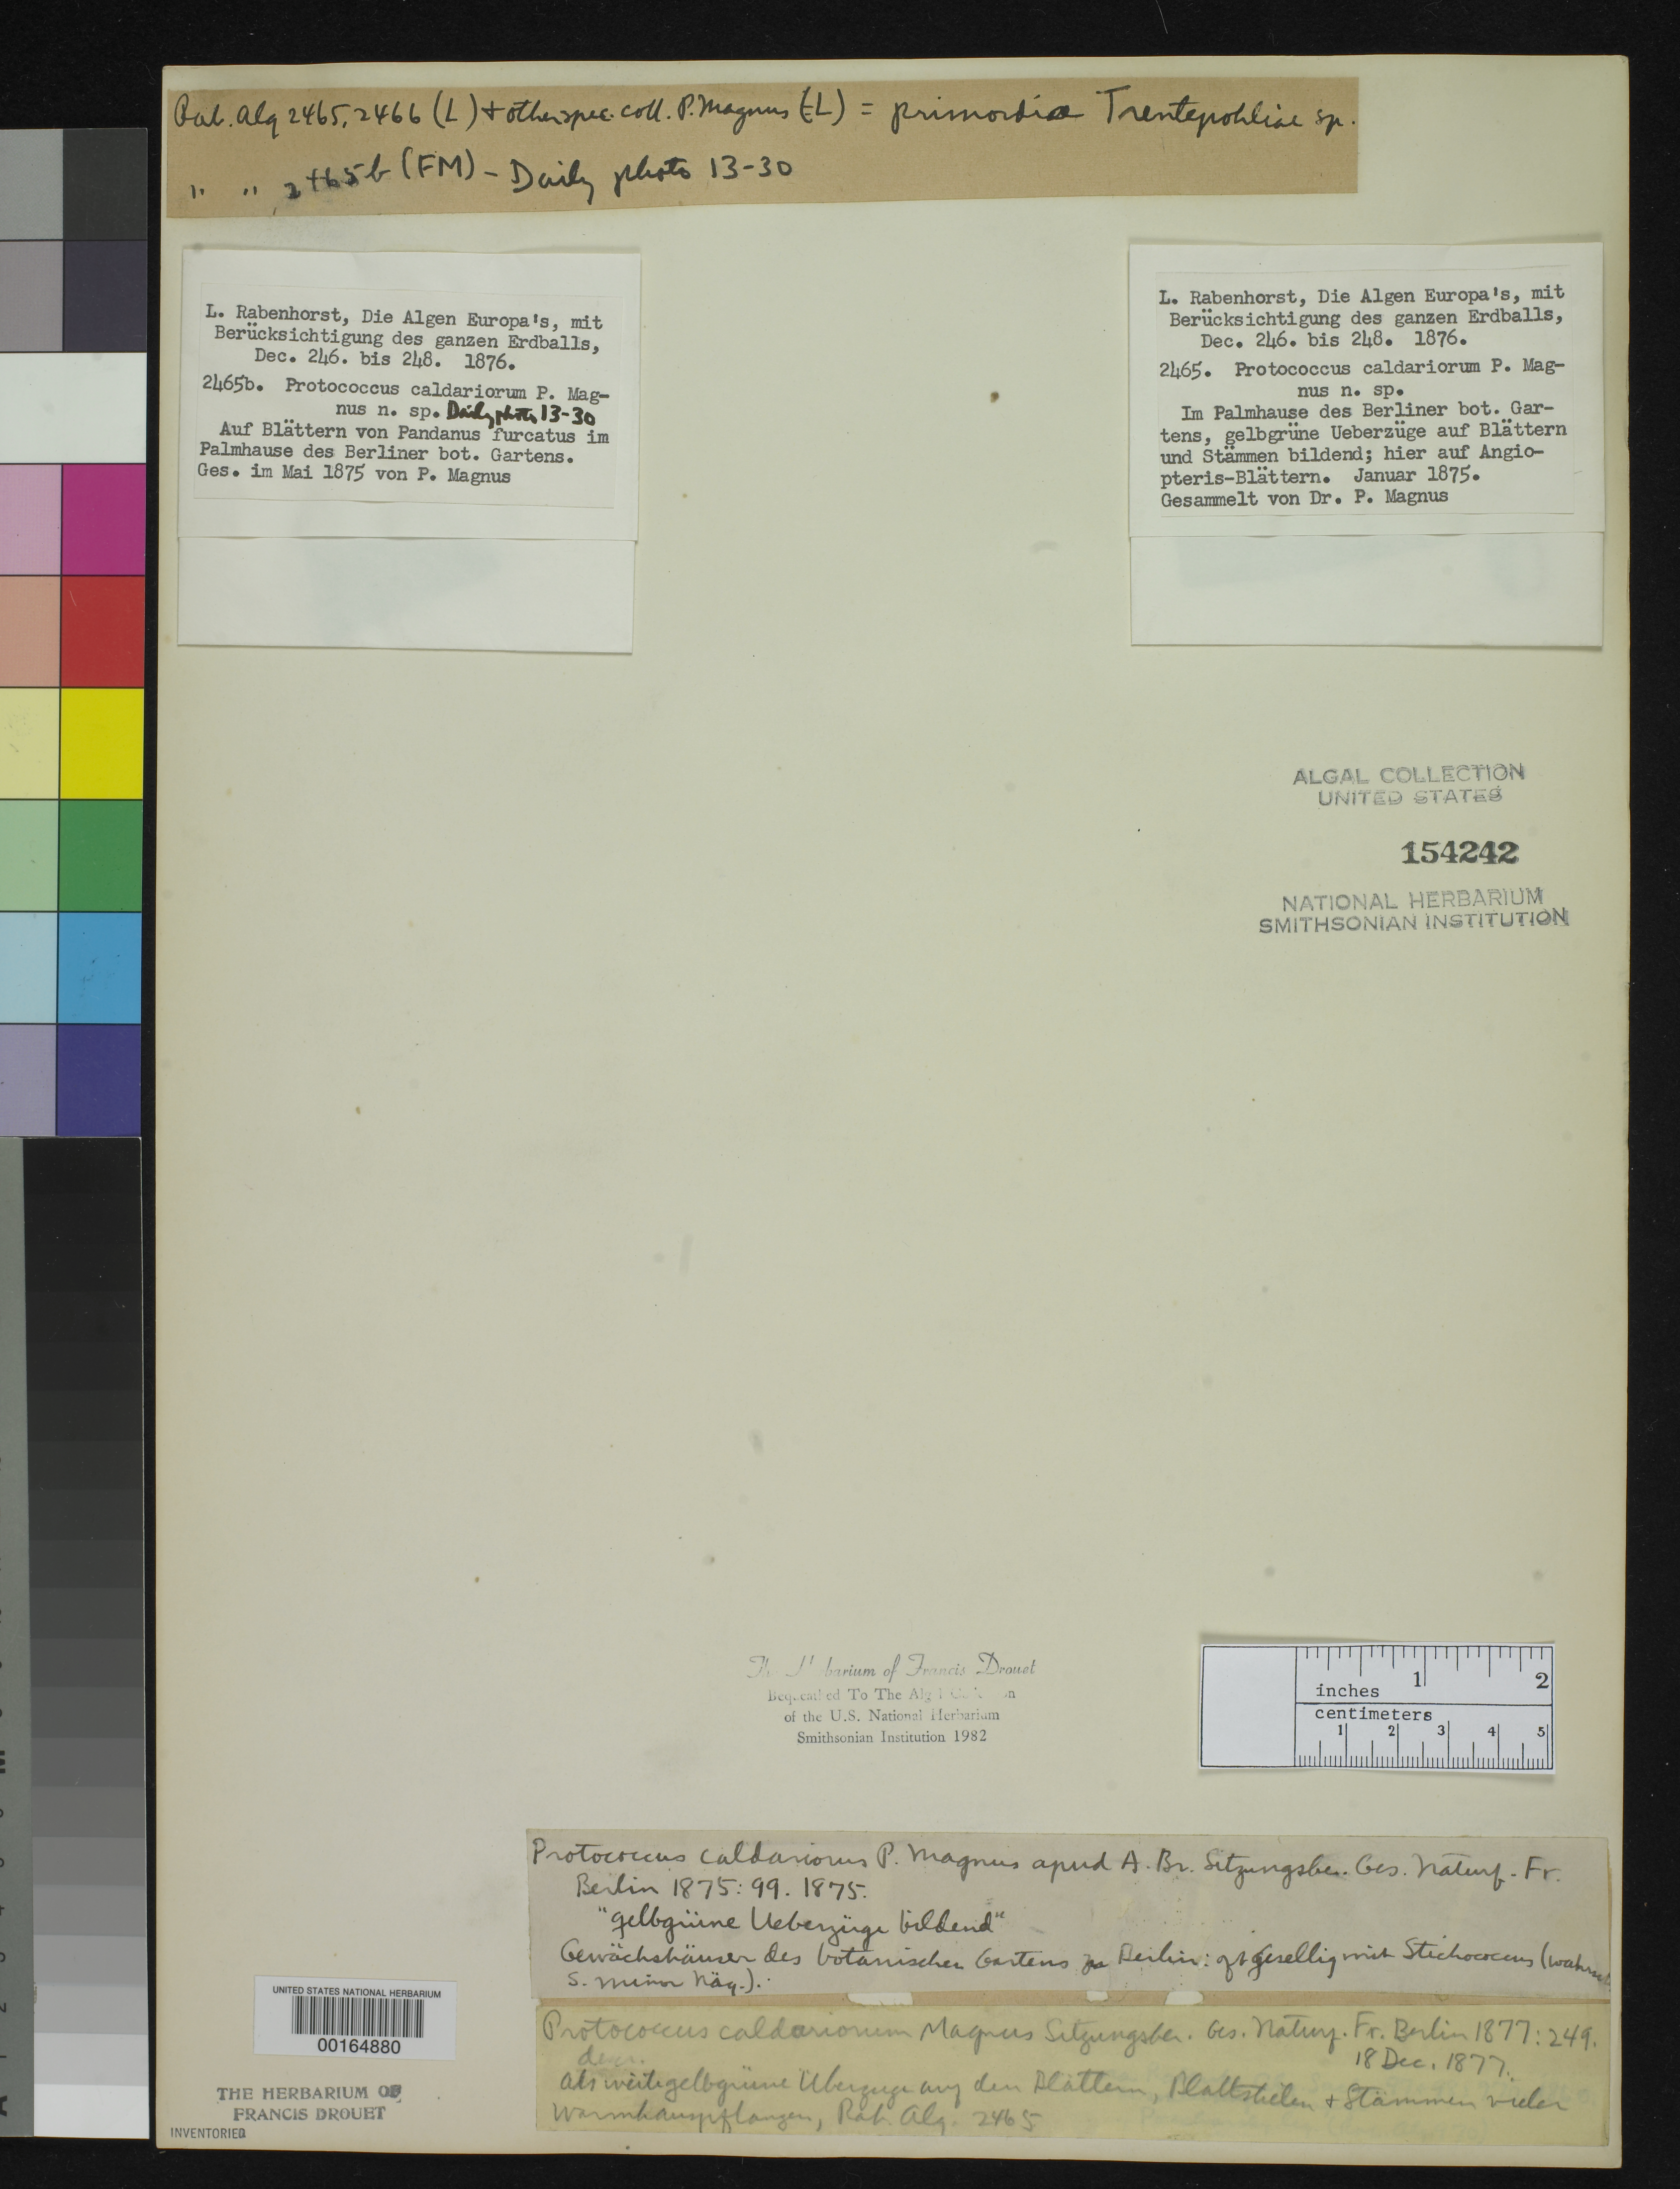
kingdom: Plantae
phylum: Chlorophyta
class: Chlorophyceae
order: Volvocales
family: Chlamydomonadaceae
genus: Protococcus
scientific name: Protococcus caldariorum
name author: Magnus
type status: Isotype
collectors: P. W. Magnus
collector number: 2465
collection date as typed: Jan 1875 and -- May 1875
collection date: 1875-01,1875-05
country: Germany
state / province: Berlin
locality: Berlin Botanical Gardens.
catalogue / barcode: US 154242